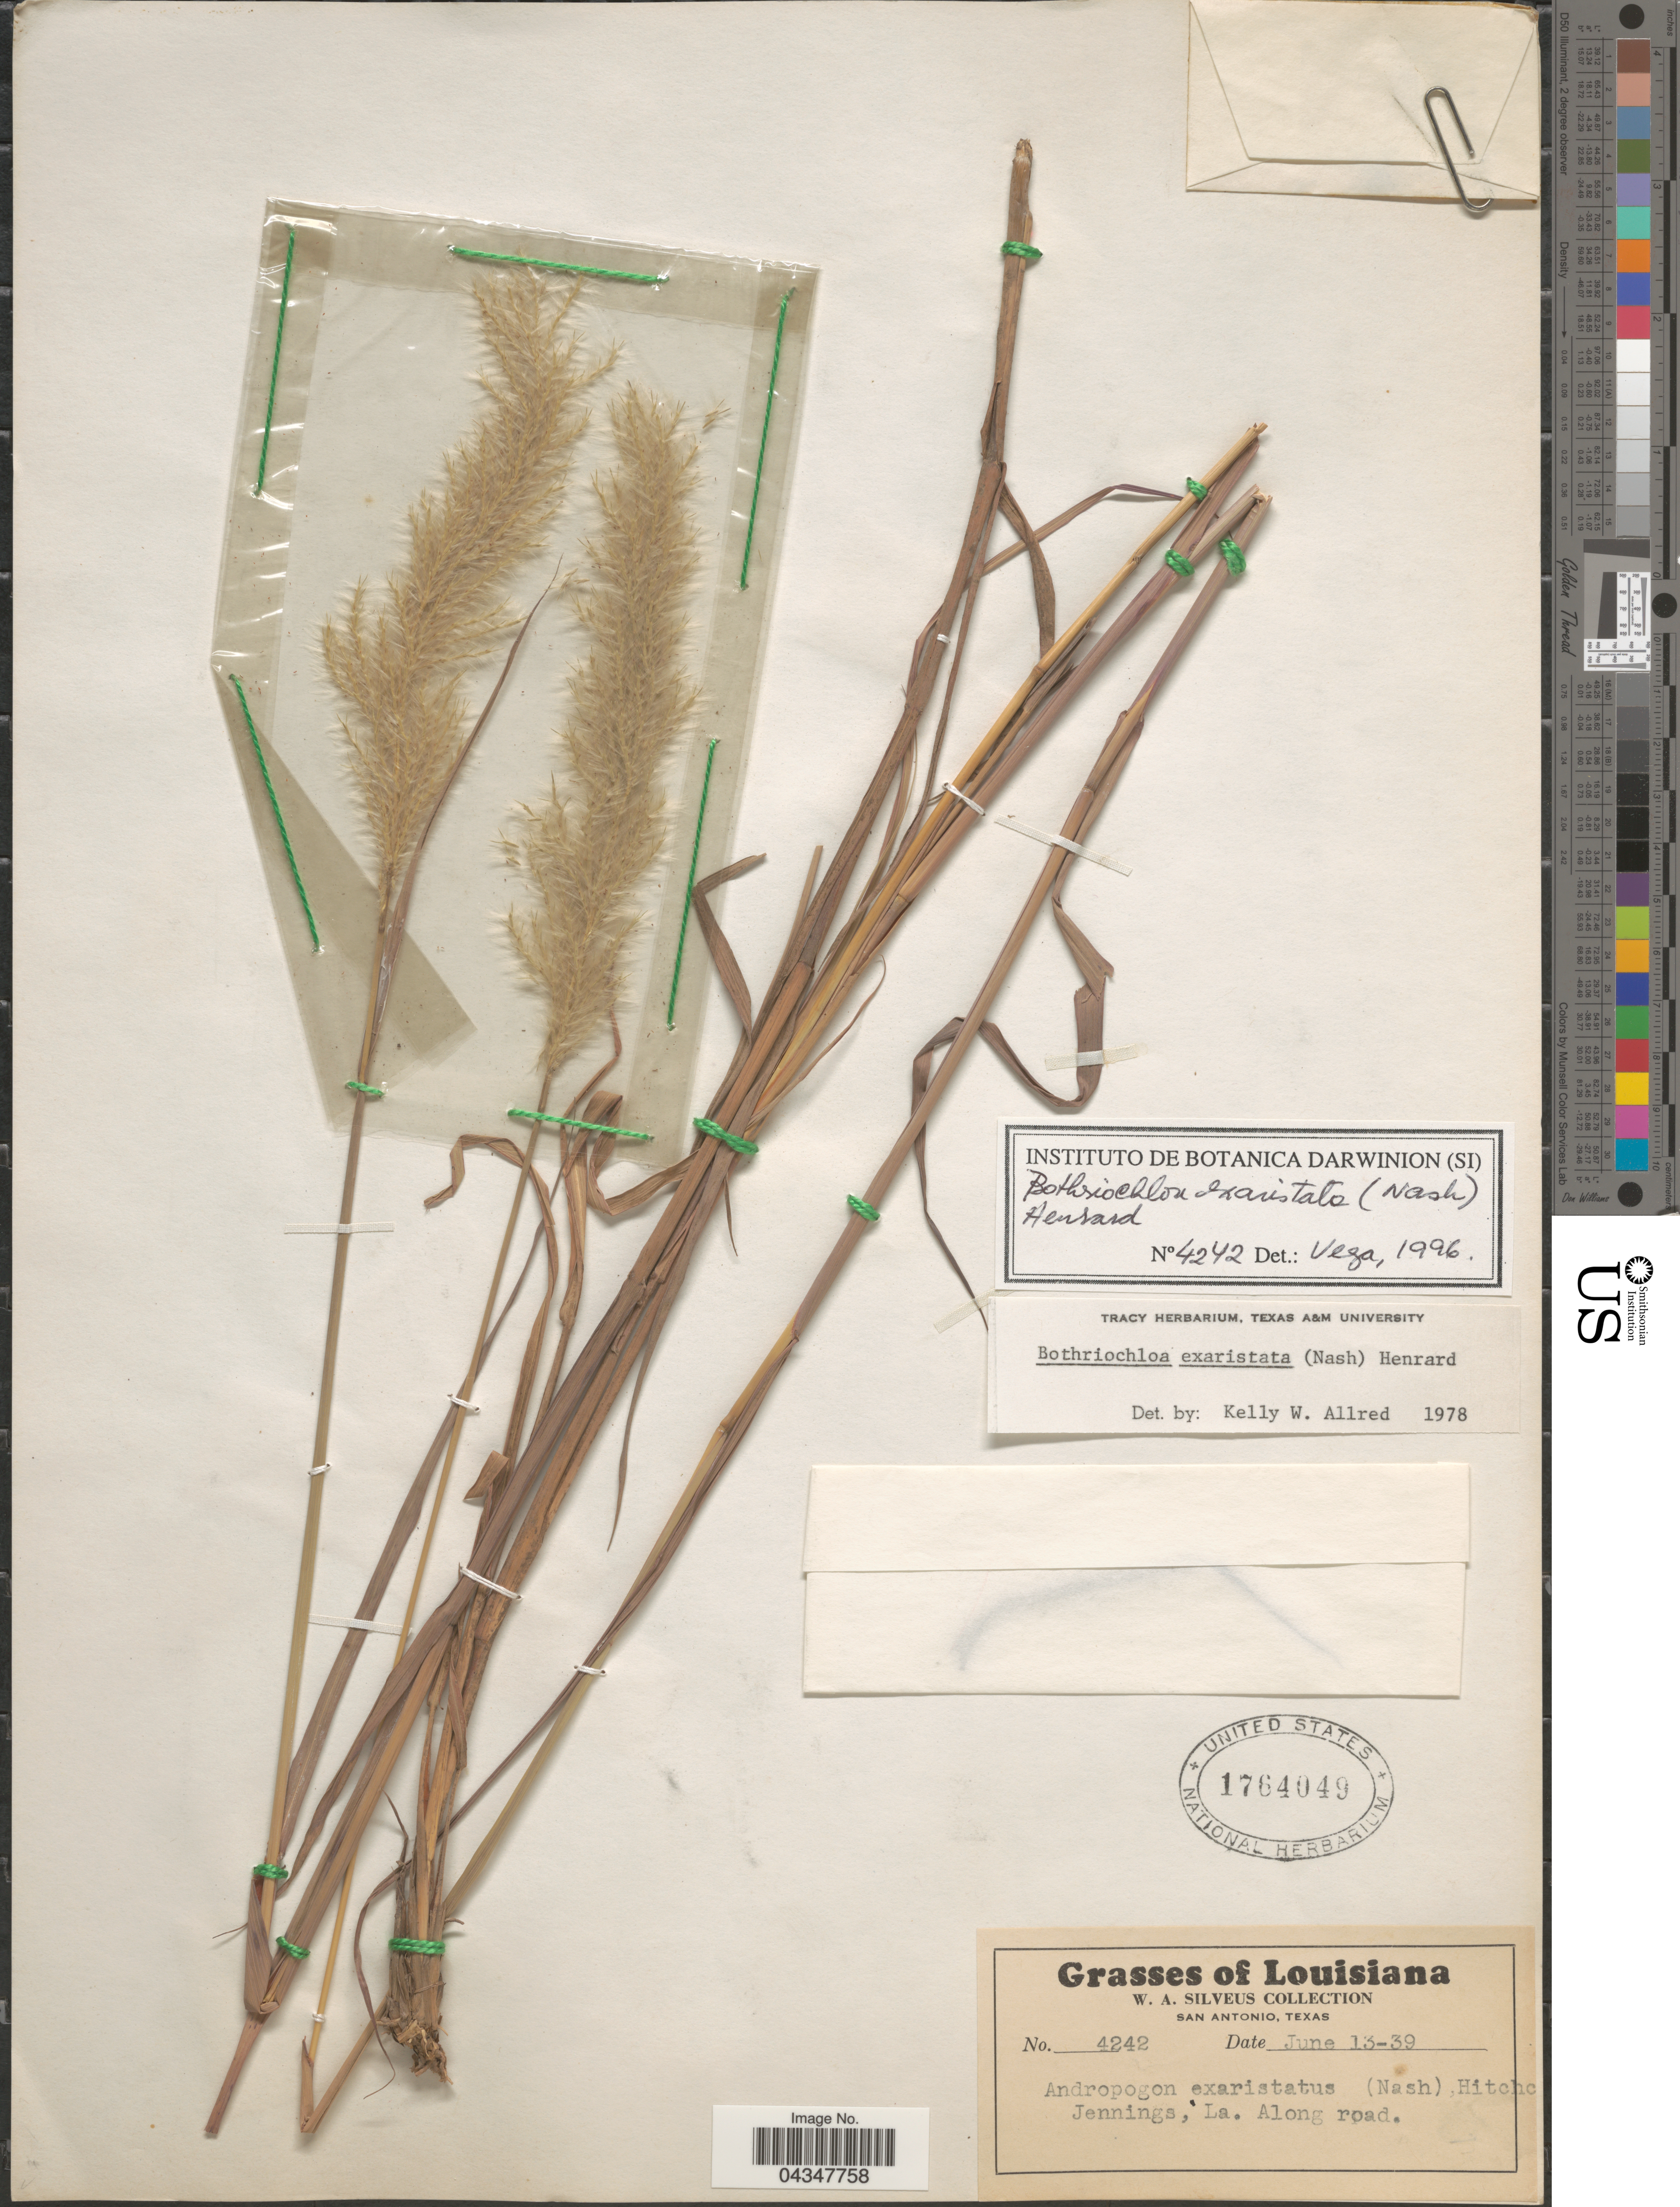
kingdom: Plantae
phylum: Tracheophyta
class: Liliopsida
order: Poales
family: Poaceae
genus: Bothriochloa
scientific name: Bothriochloa exaristata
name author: (Nash) Henr.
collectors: W. Silveus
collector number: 4242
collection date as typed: Transcribed d/m/y: 13/6/39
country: United States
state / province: Louisiana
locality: Jennings.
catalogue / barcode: US 1764049